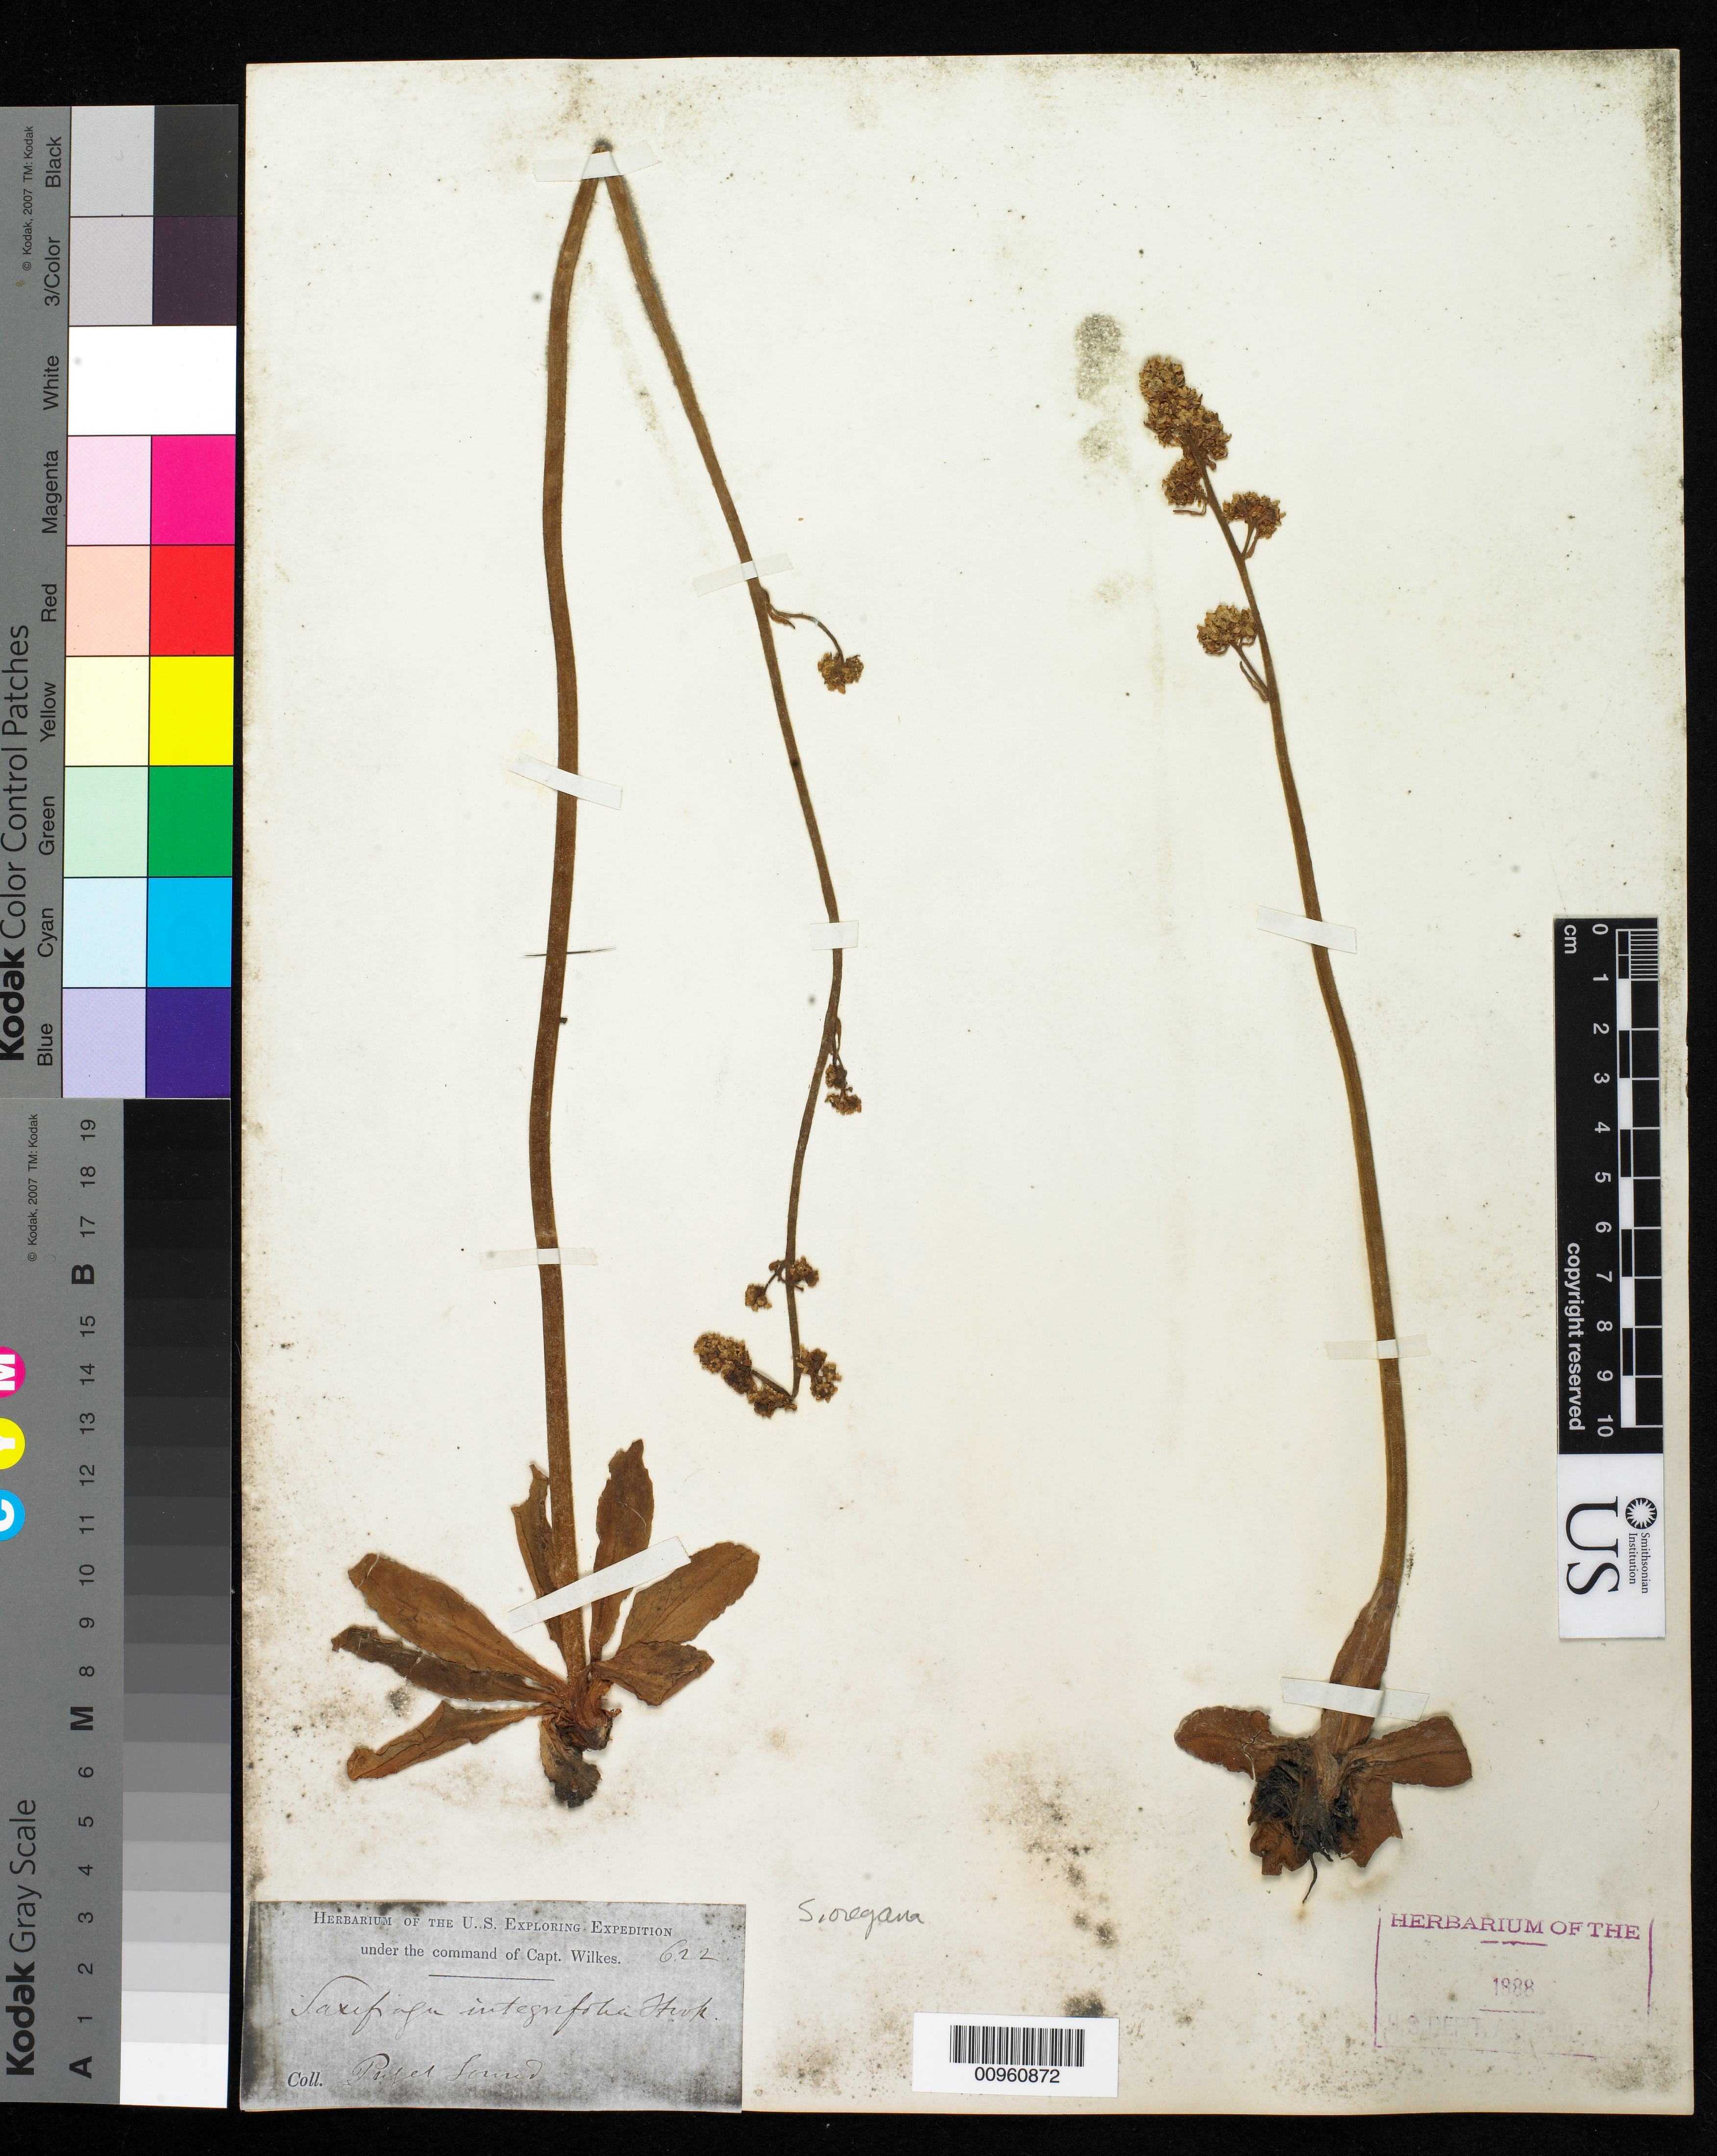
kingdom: Plantae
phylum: Tracheophyta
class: Magnoliopsida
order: Saxifragales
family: Saxifragaceae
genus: Micranthes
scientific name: Micranthes oregana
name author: (Howell) Small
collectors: Wilkes Explor. Exped.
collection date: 1838/1842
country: United States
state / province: Washington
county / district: King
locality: Puget Sound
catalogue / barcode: US 98446